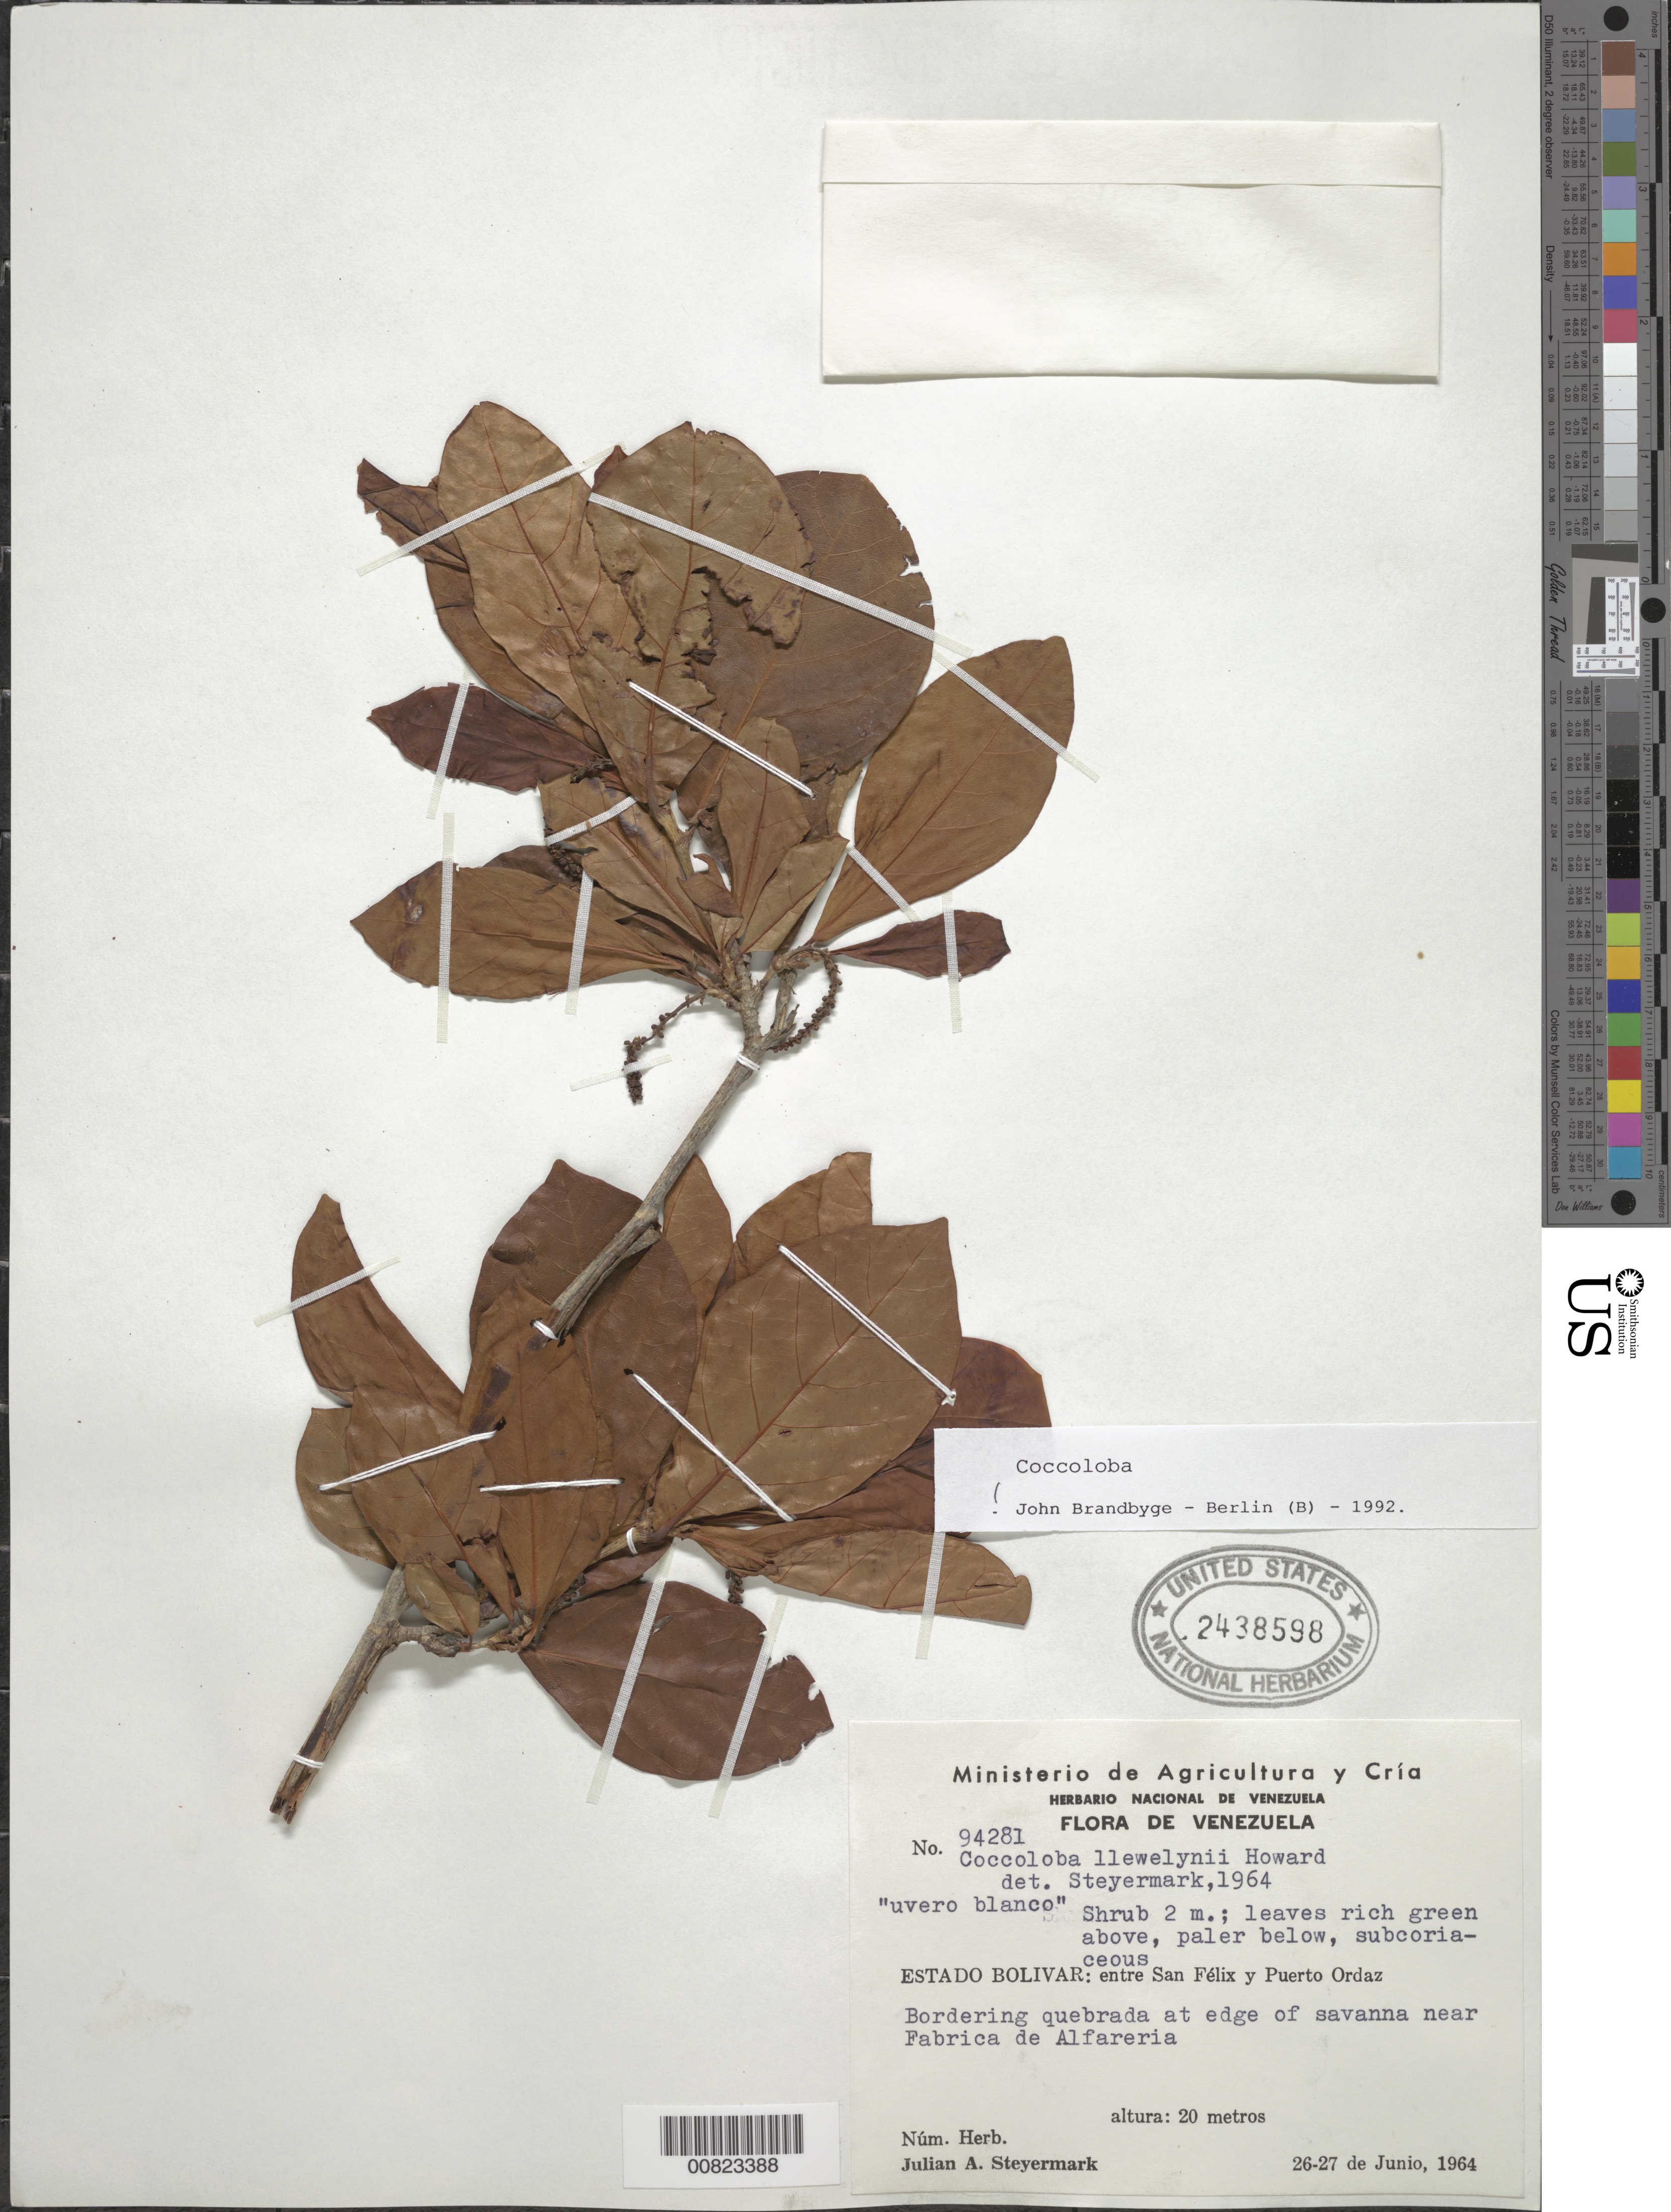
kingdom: Plantae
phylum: Tracheophyta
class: Magnoliopsida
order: Caryophyllales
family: Polygonaceae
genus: Coccoloba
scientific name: Coccoloba llewelynii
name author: R.A. Howard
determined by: Brandbyge, J.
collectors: J. Steyermark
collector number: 94281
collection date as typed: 26-Jun-64 to 27-Jun-64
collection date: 1964-06-26/1964-06-27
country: Venezuela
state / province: Bolívar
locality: San Félix to Puerto Ordaz, near Fabrica de Alfareria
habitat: Quebrada at edge of savanna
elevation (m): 20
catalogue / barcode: US 2438598